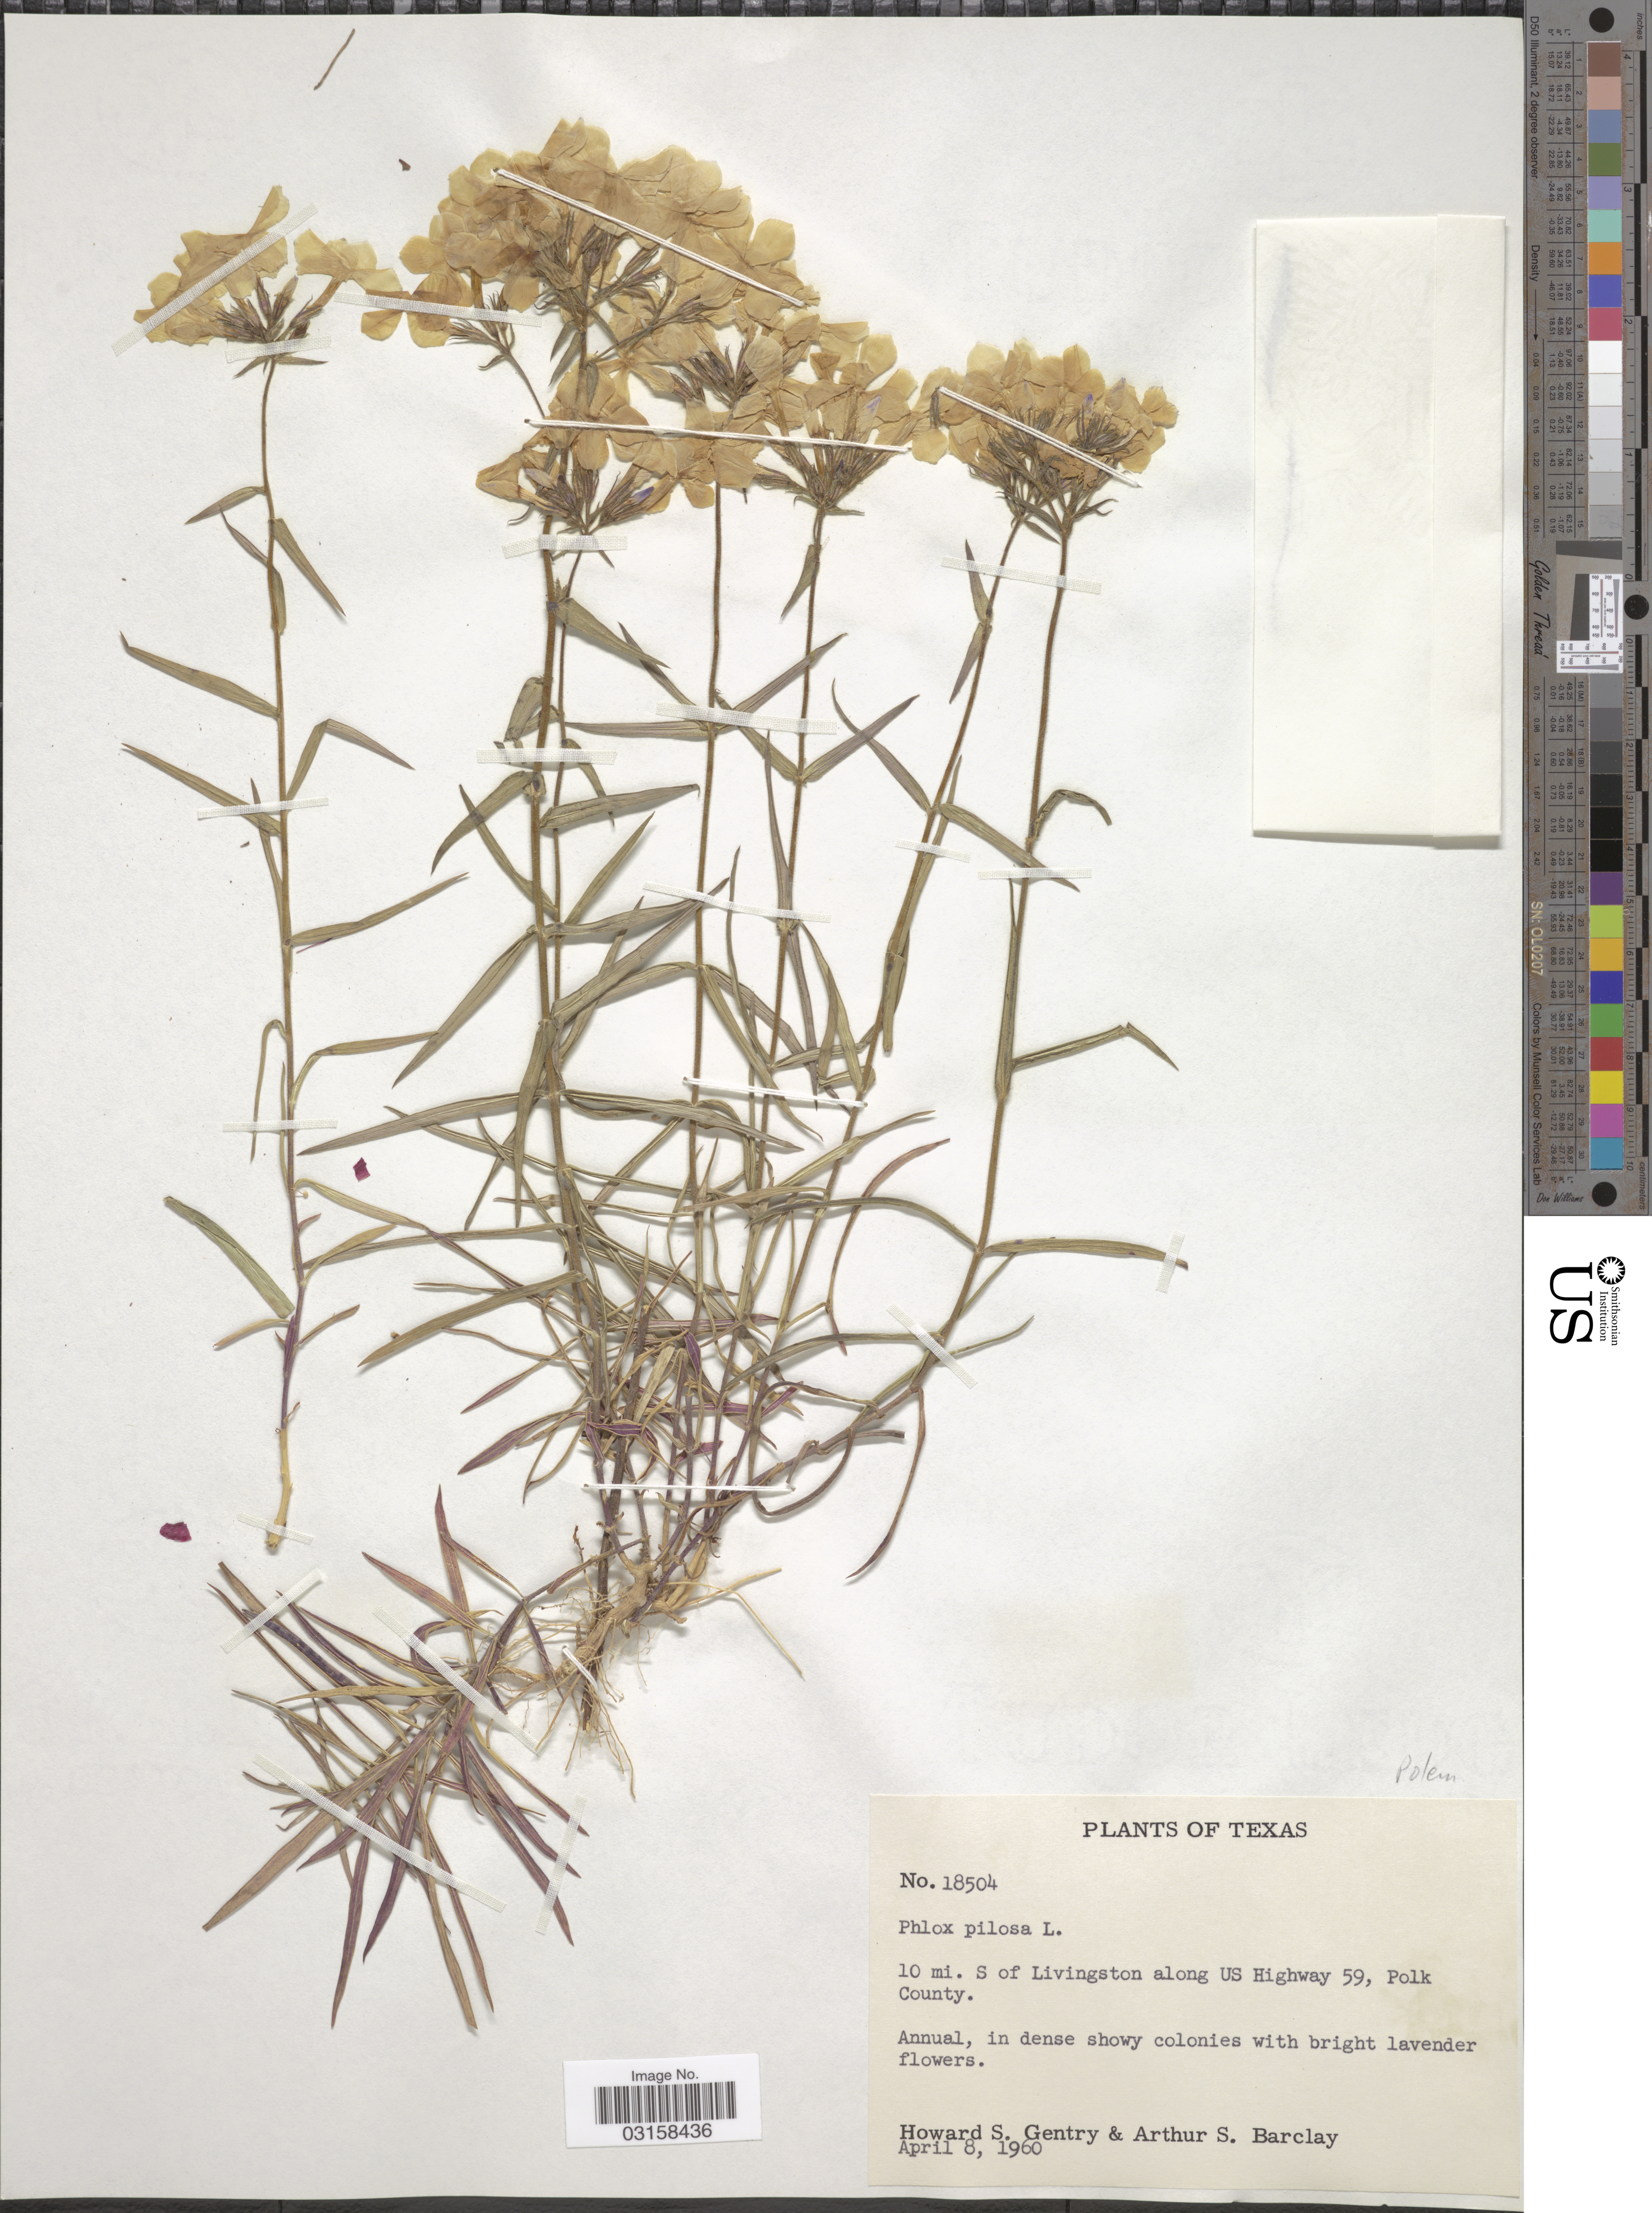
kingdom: Plantae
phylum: Tracheophyta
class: Magnoliopsida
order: Ericales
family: Polemoniaceae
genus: Phlox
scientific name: Phlox pilosa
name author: L.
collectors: H. S. Gentry & A. S. Barclay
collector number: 18504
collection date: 1960-04-08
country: United States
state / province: Texas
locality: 10 mi. S of Livingston along US Highway 59, Polk County.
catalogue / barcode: US 3781882